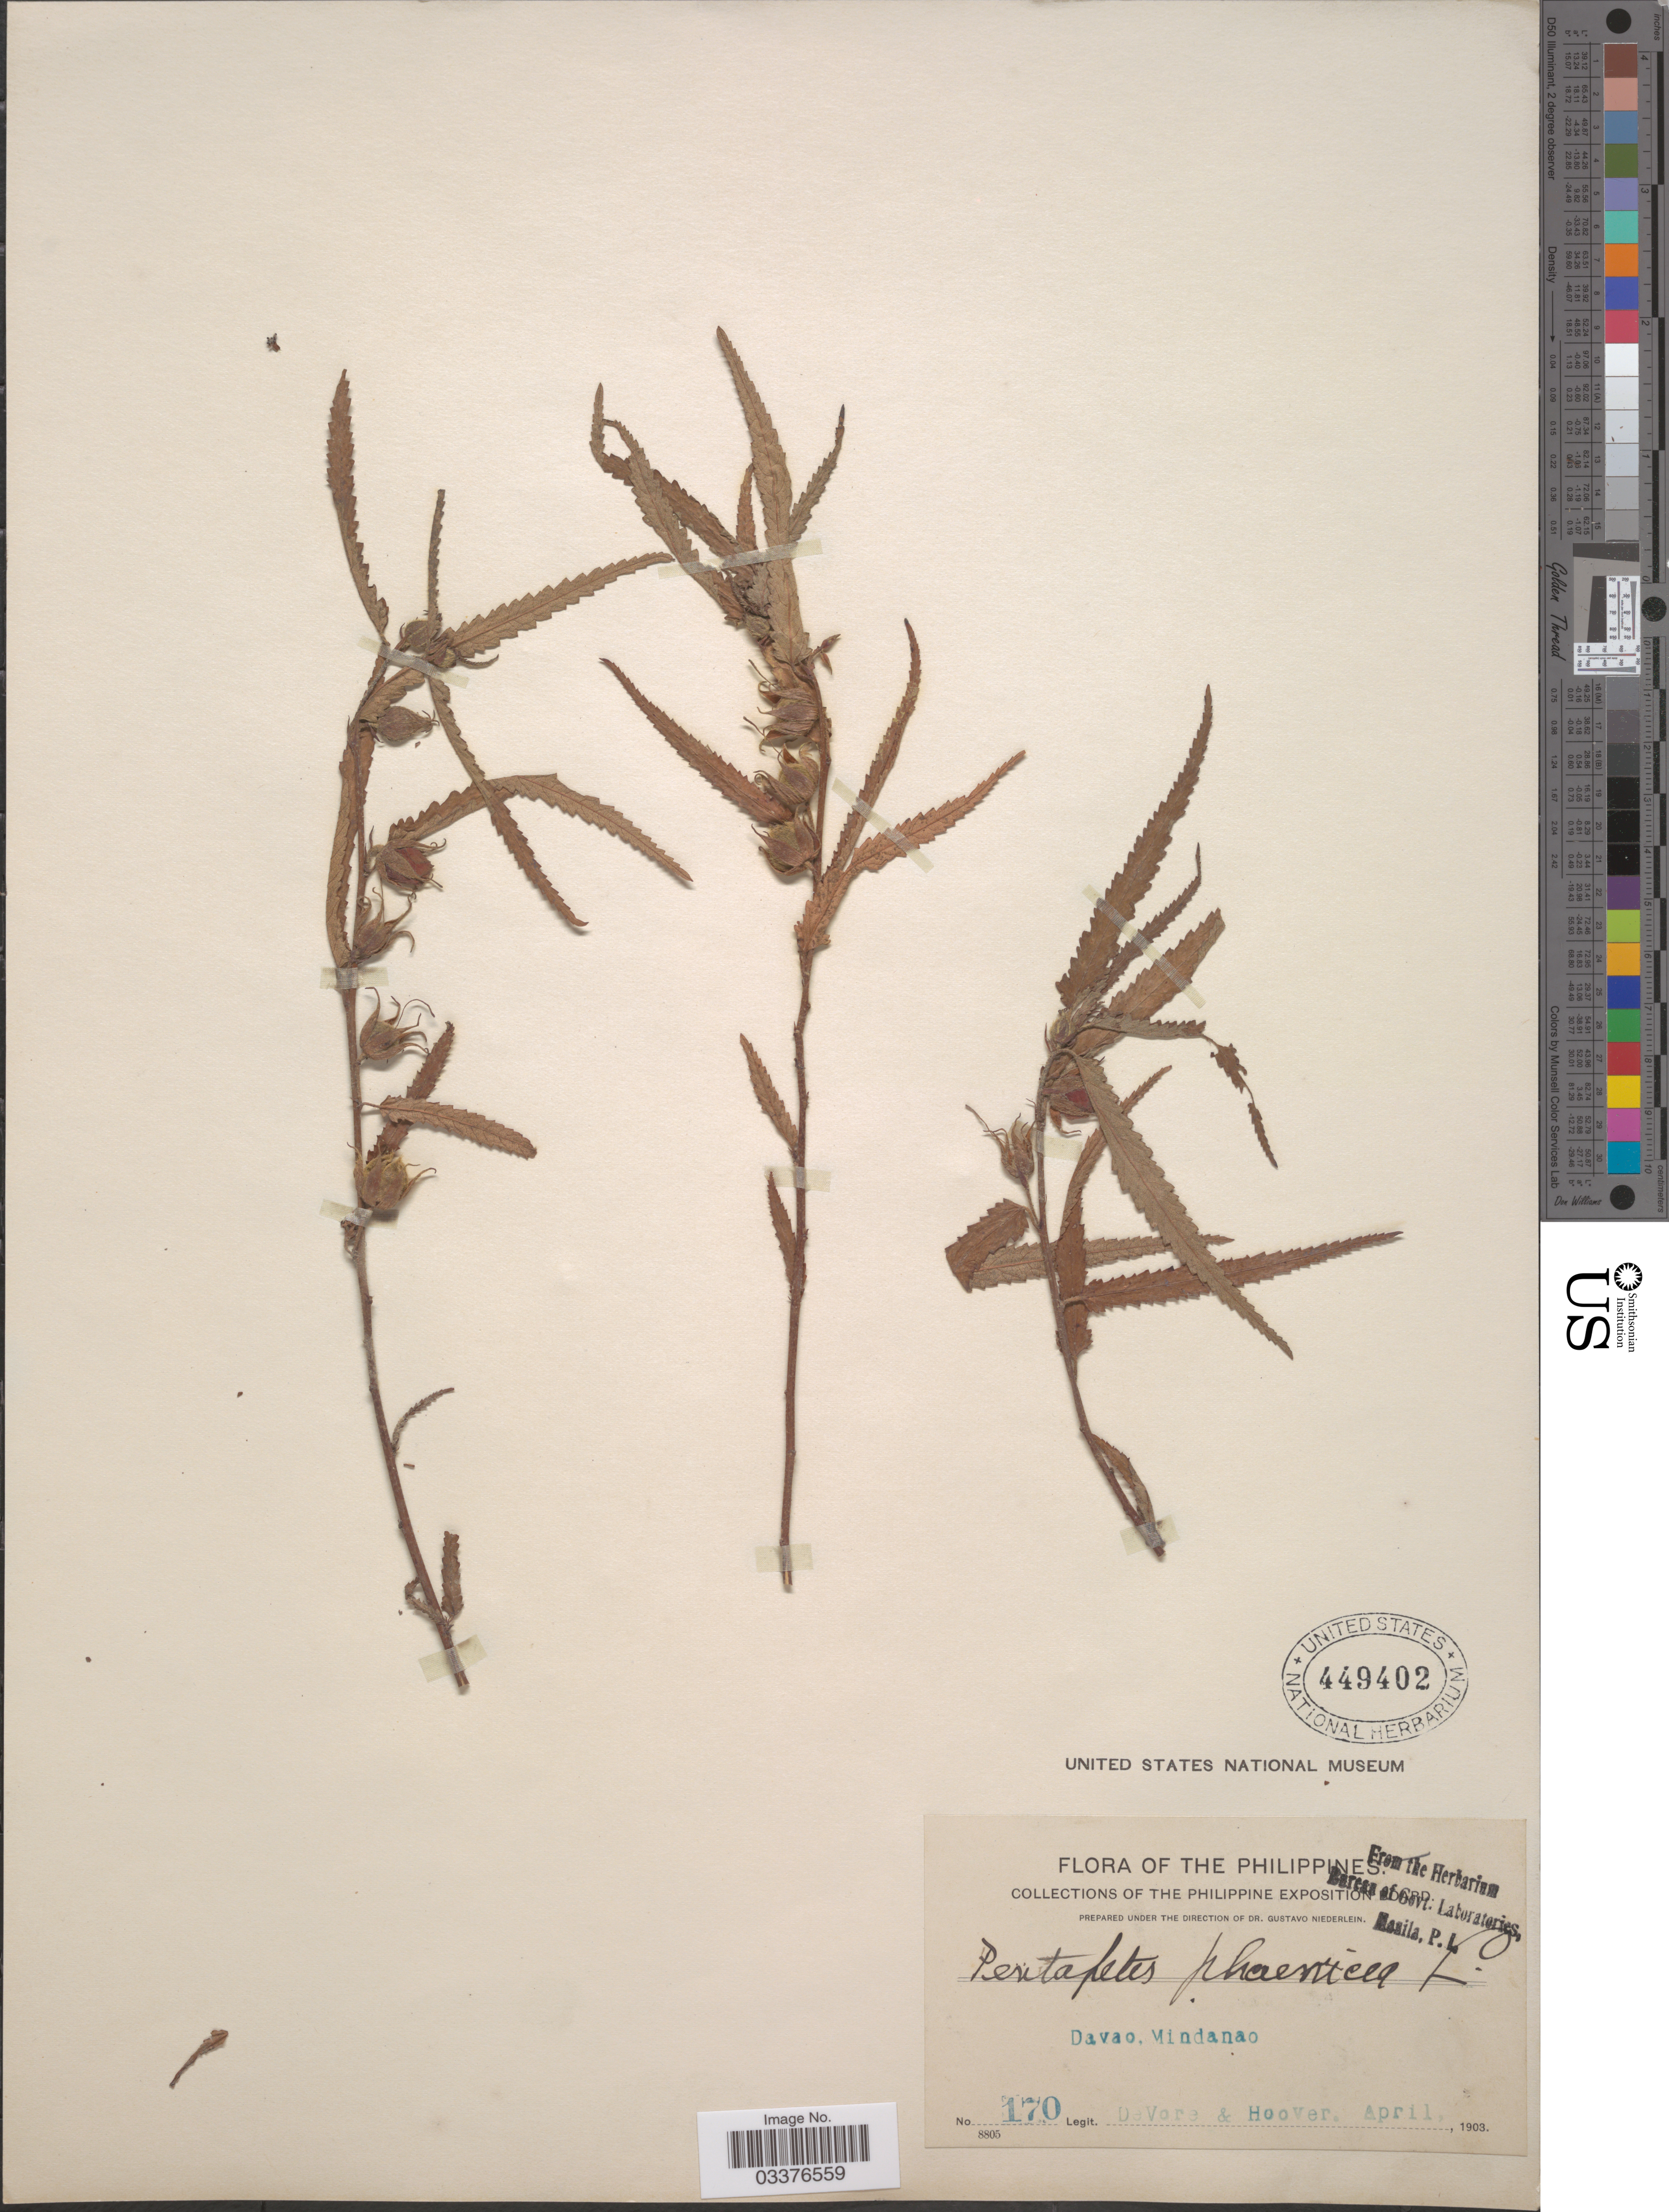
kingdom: Plantae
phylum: Tracheophyta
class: Magnoliopsida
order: Malvales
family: Malvaceae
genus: Pentapetes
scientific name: Pentapetes phoenicea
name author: L.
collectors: B. F. DeVore & -- Hoover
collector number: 170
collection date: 1903-04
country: Philippines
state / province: Davao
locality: Davao, Mindanao.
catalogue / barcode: US 449402